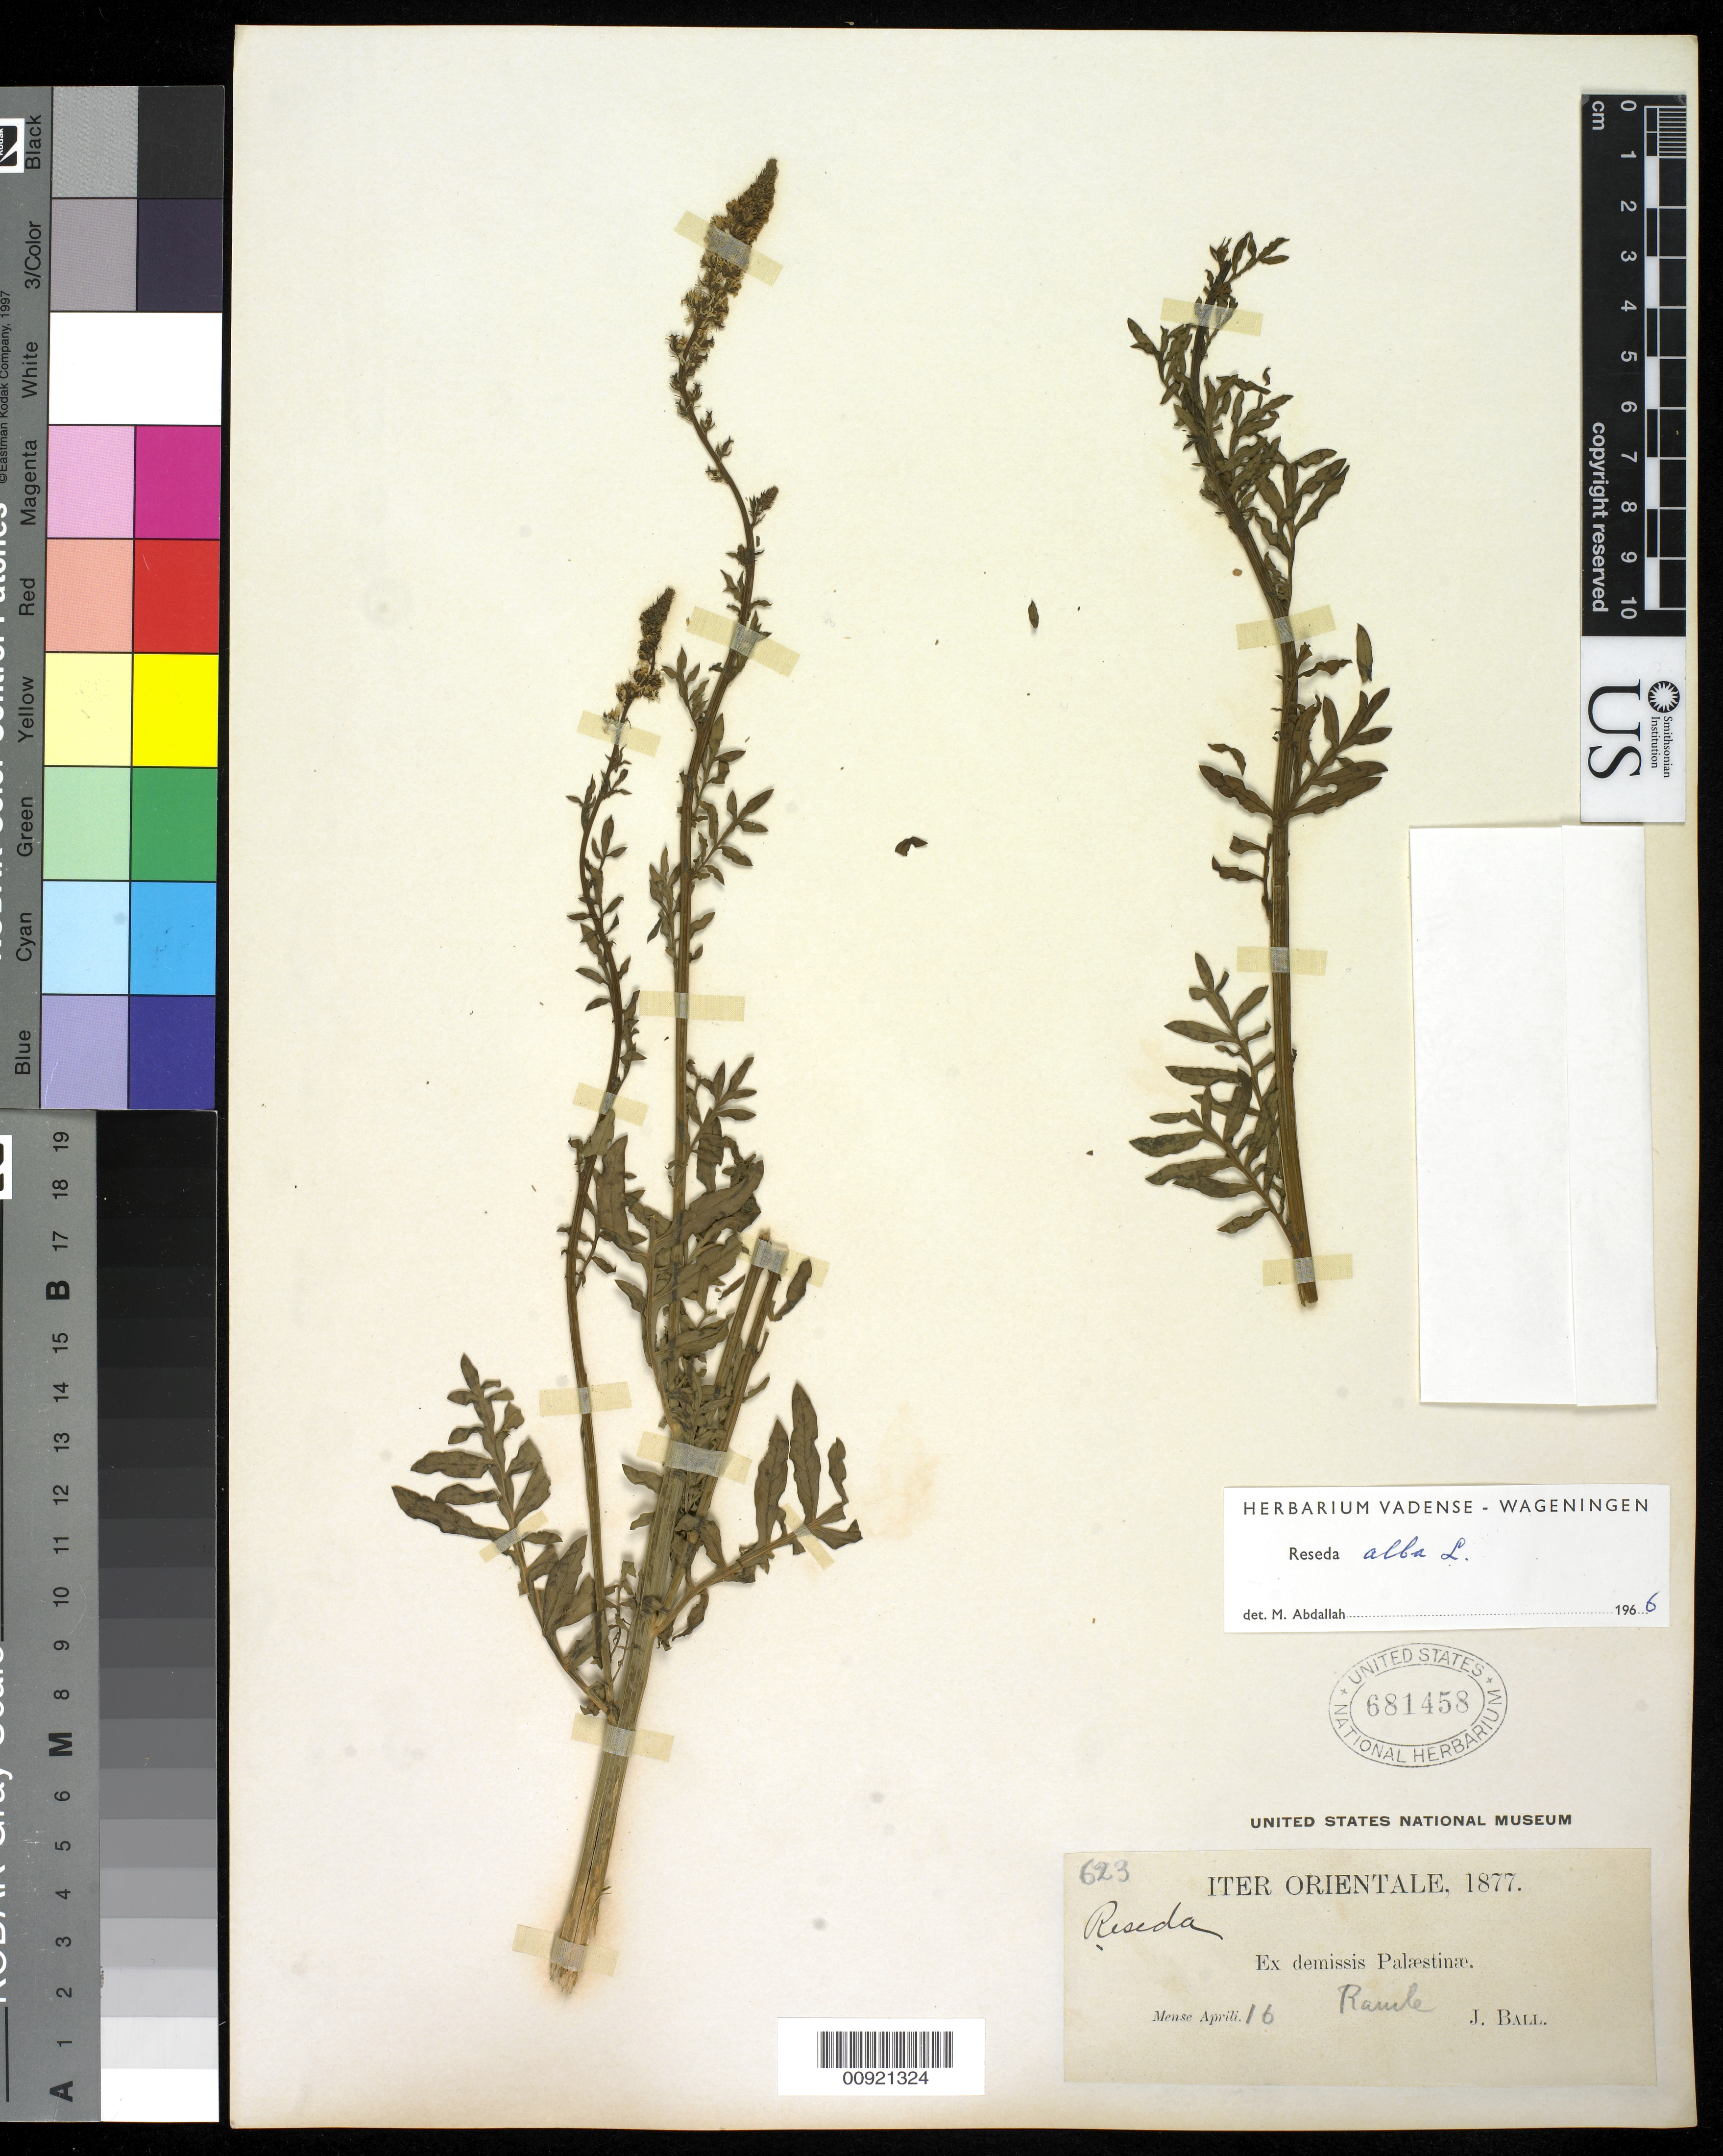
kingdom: Plantae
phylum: Tracheophyta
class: Magnoliopsida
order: Brassicales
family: Resedaceae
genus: Reseda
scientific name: Reseda alba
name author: L.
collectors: J. Ball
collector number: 623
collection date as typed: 16 Apr 1877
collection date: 1877-04-16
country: Afghanistan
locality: Es demissis Palestine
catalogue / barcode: US 681458